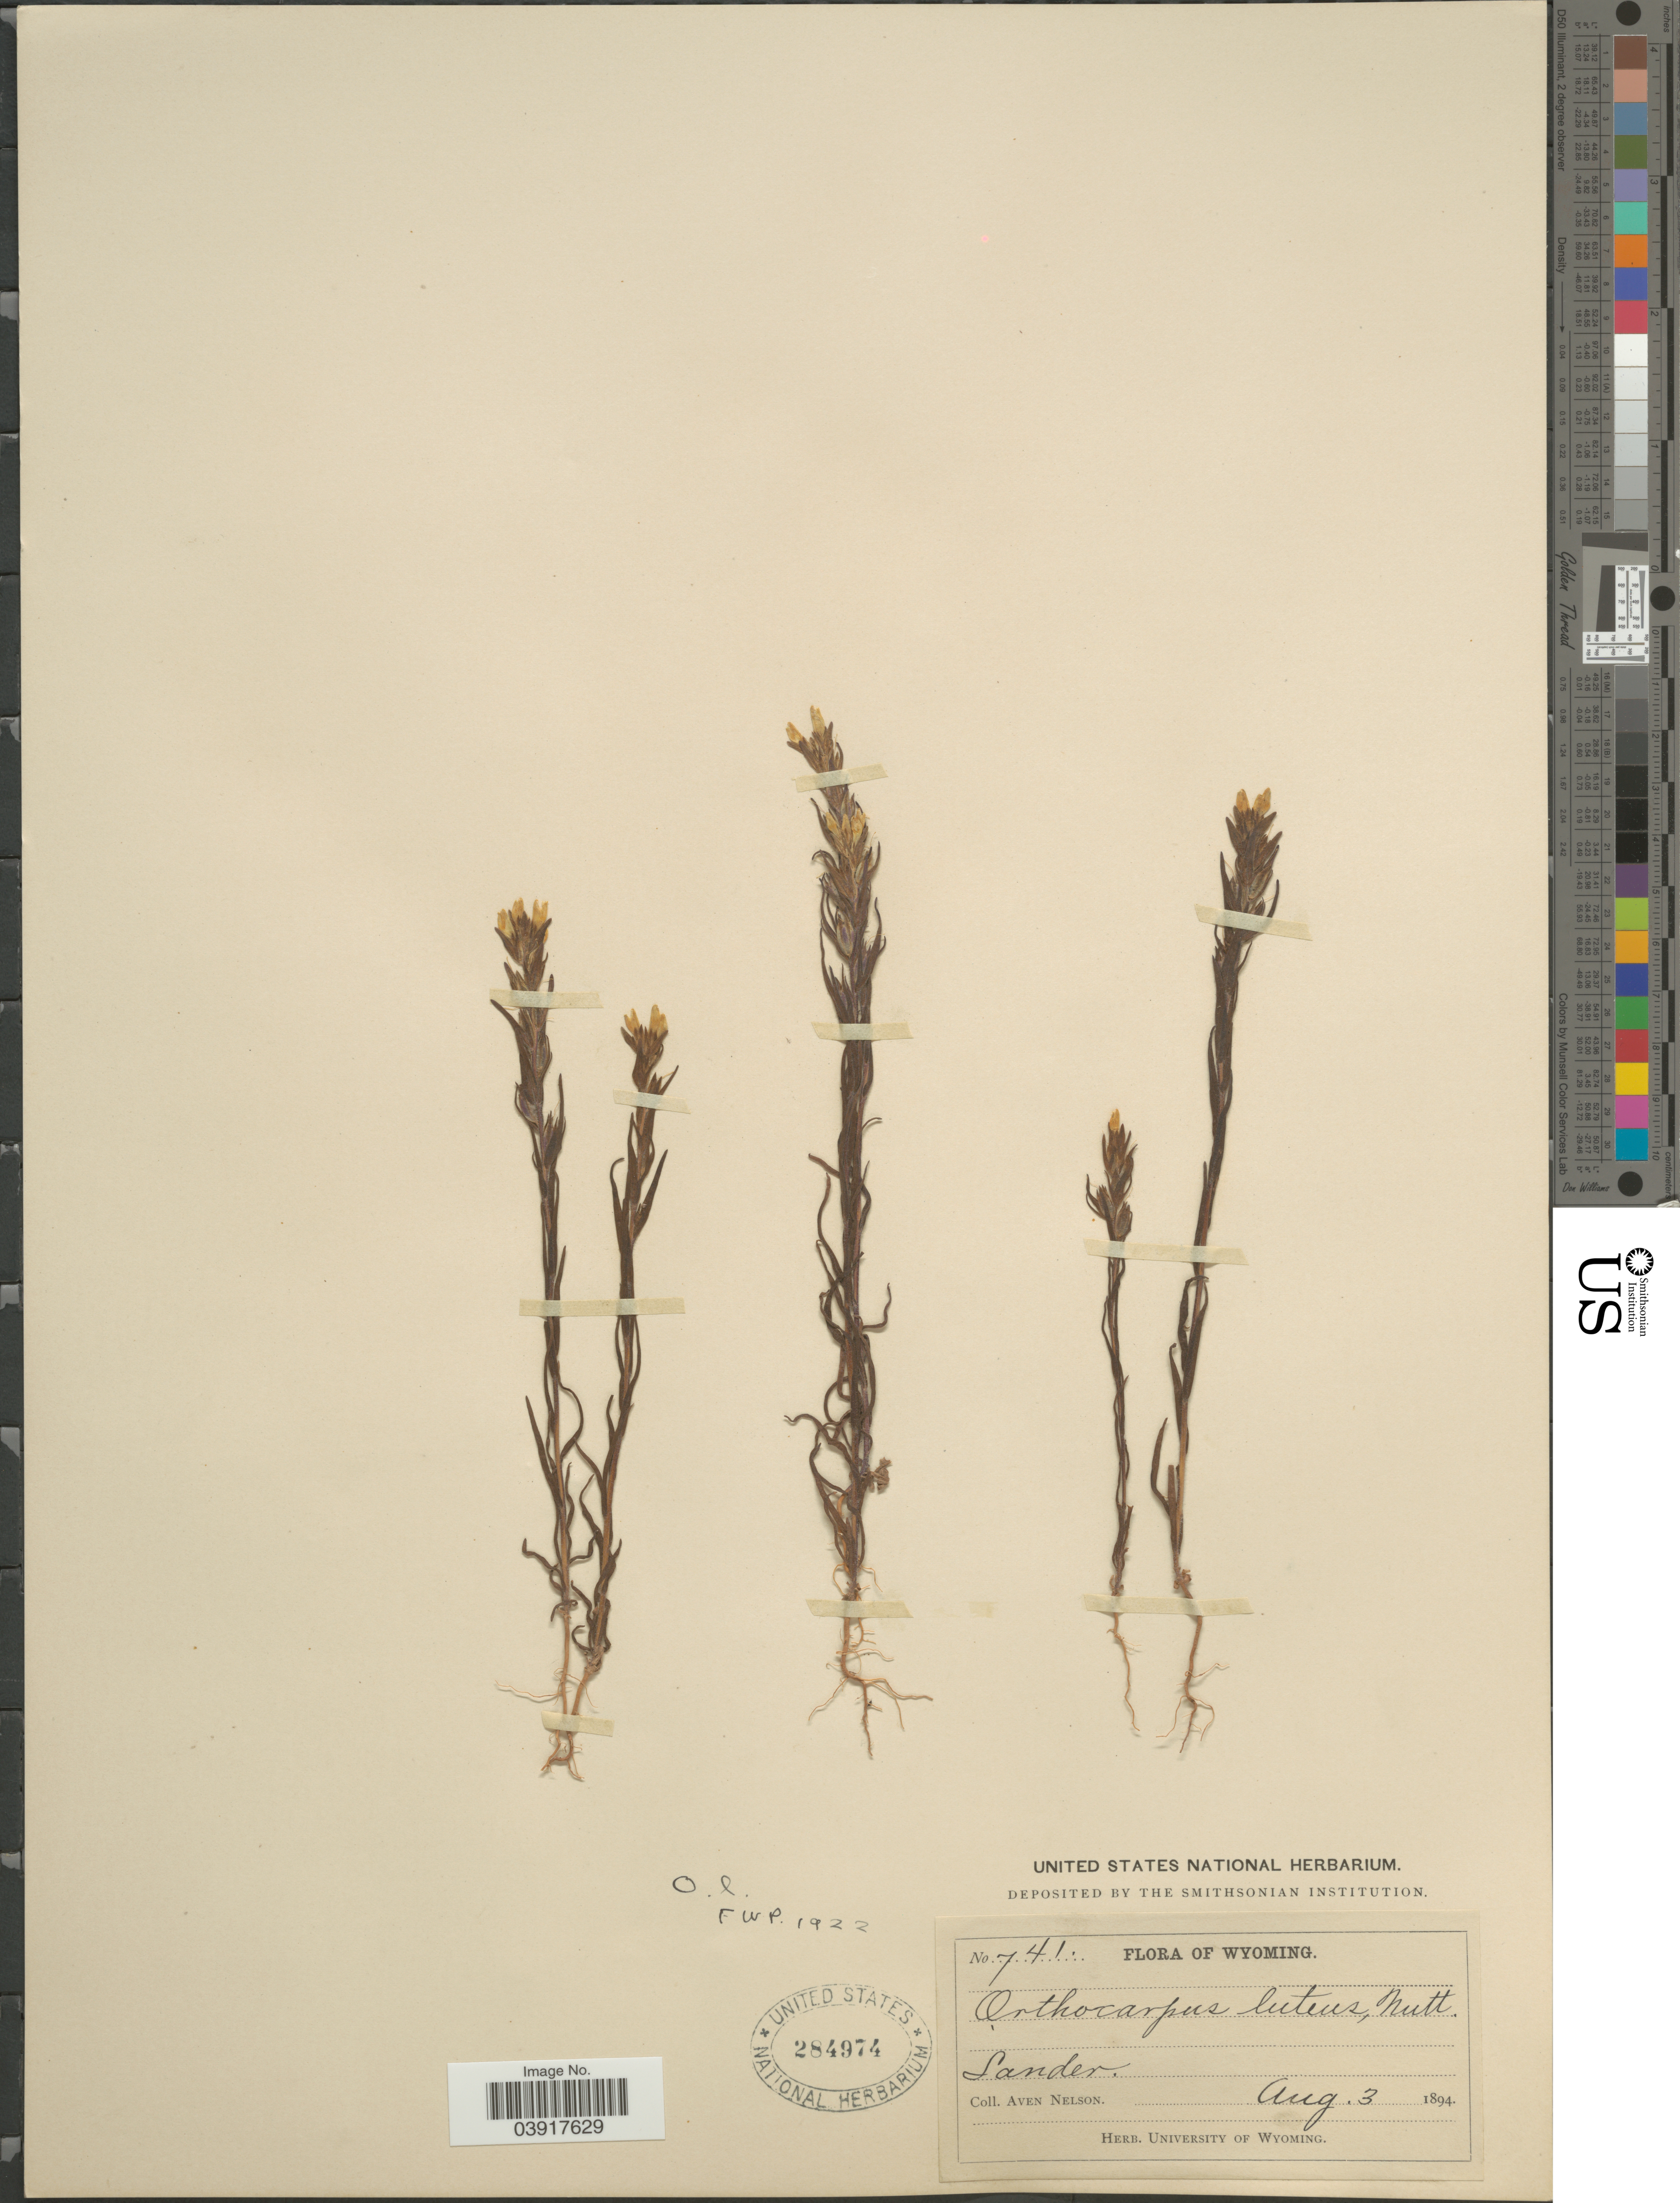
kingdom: Plantae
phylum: Tracheophyta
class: Magnoliopsida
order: Lamiales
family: Orobanchaceae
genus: Orthocarpus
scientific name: Orthocarpus luteus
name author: Nutt.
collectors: A. Nelson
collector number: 741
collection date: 1894-08-03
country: United States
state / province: Wyoming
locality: Lander.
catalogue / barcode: US 284974